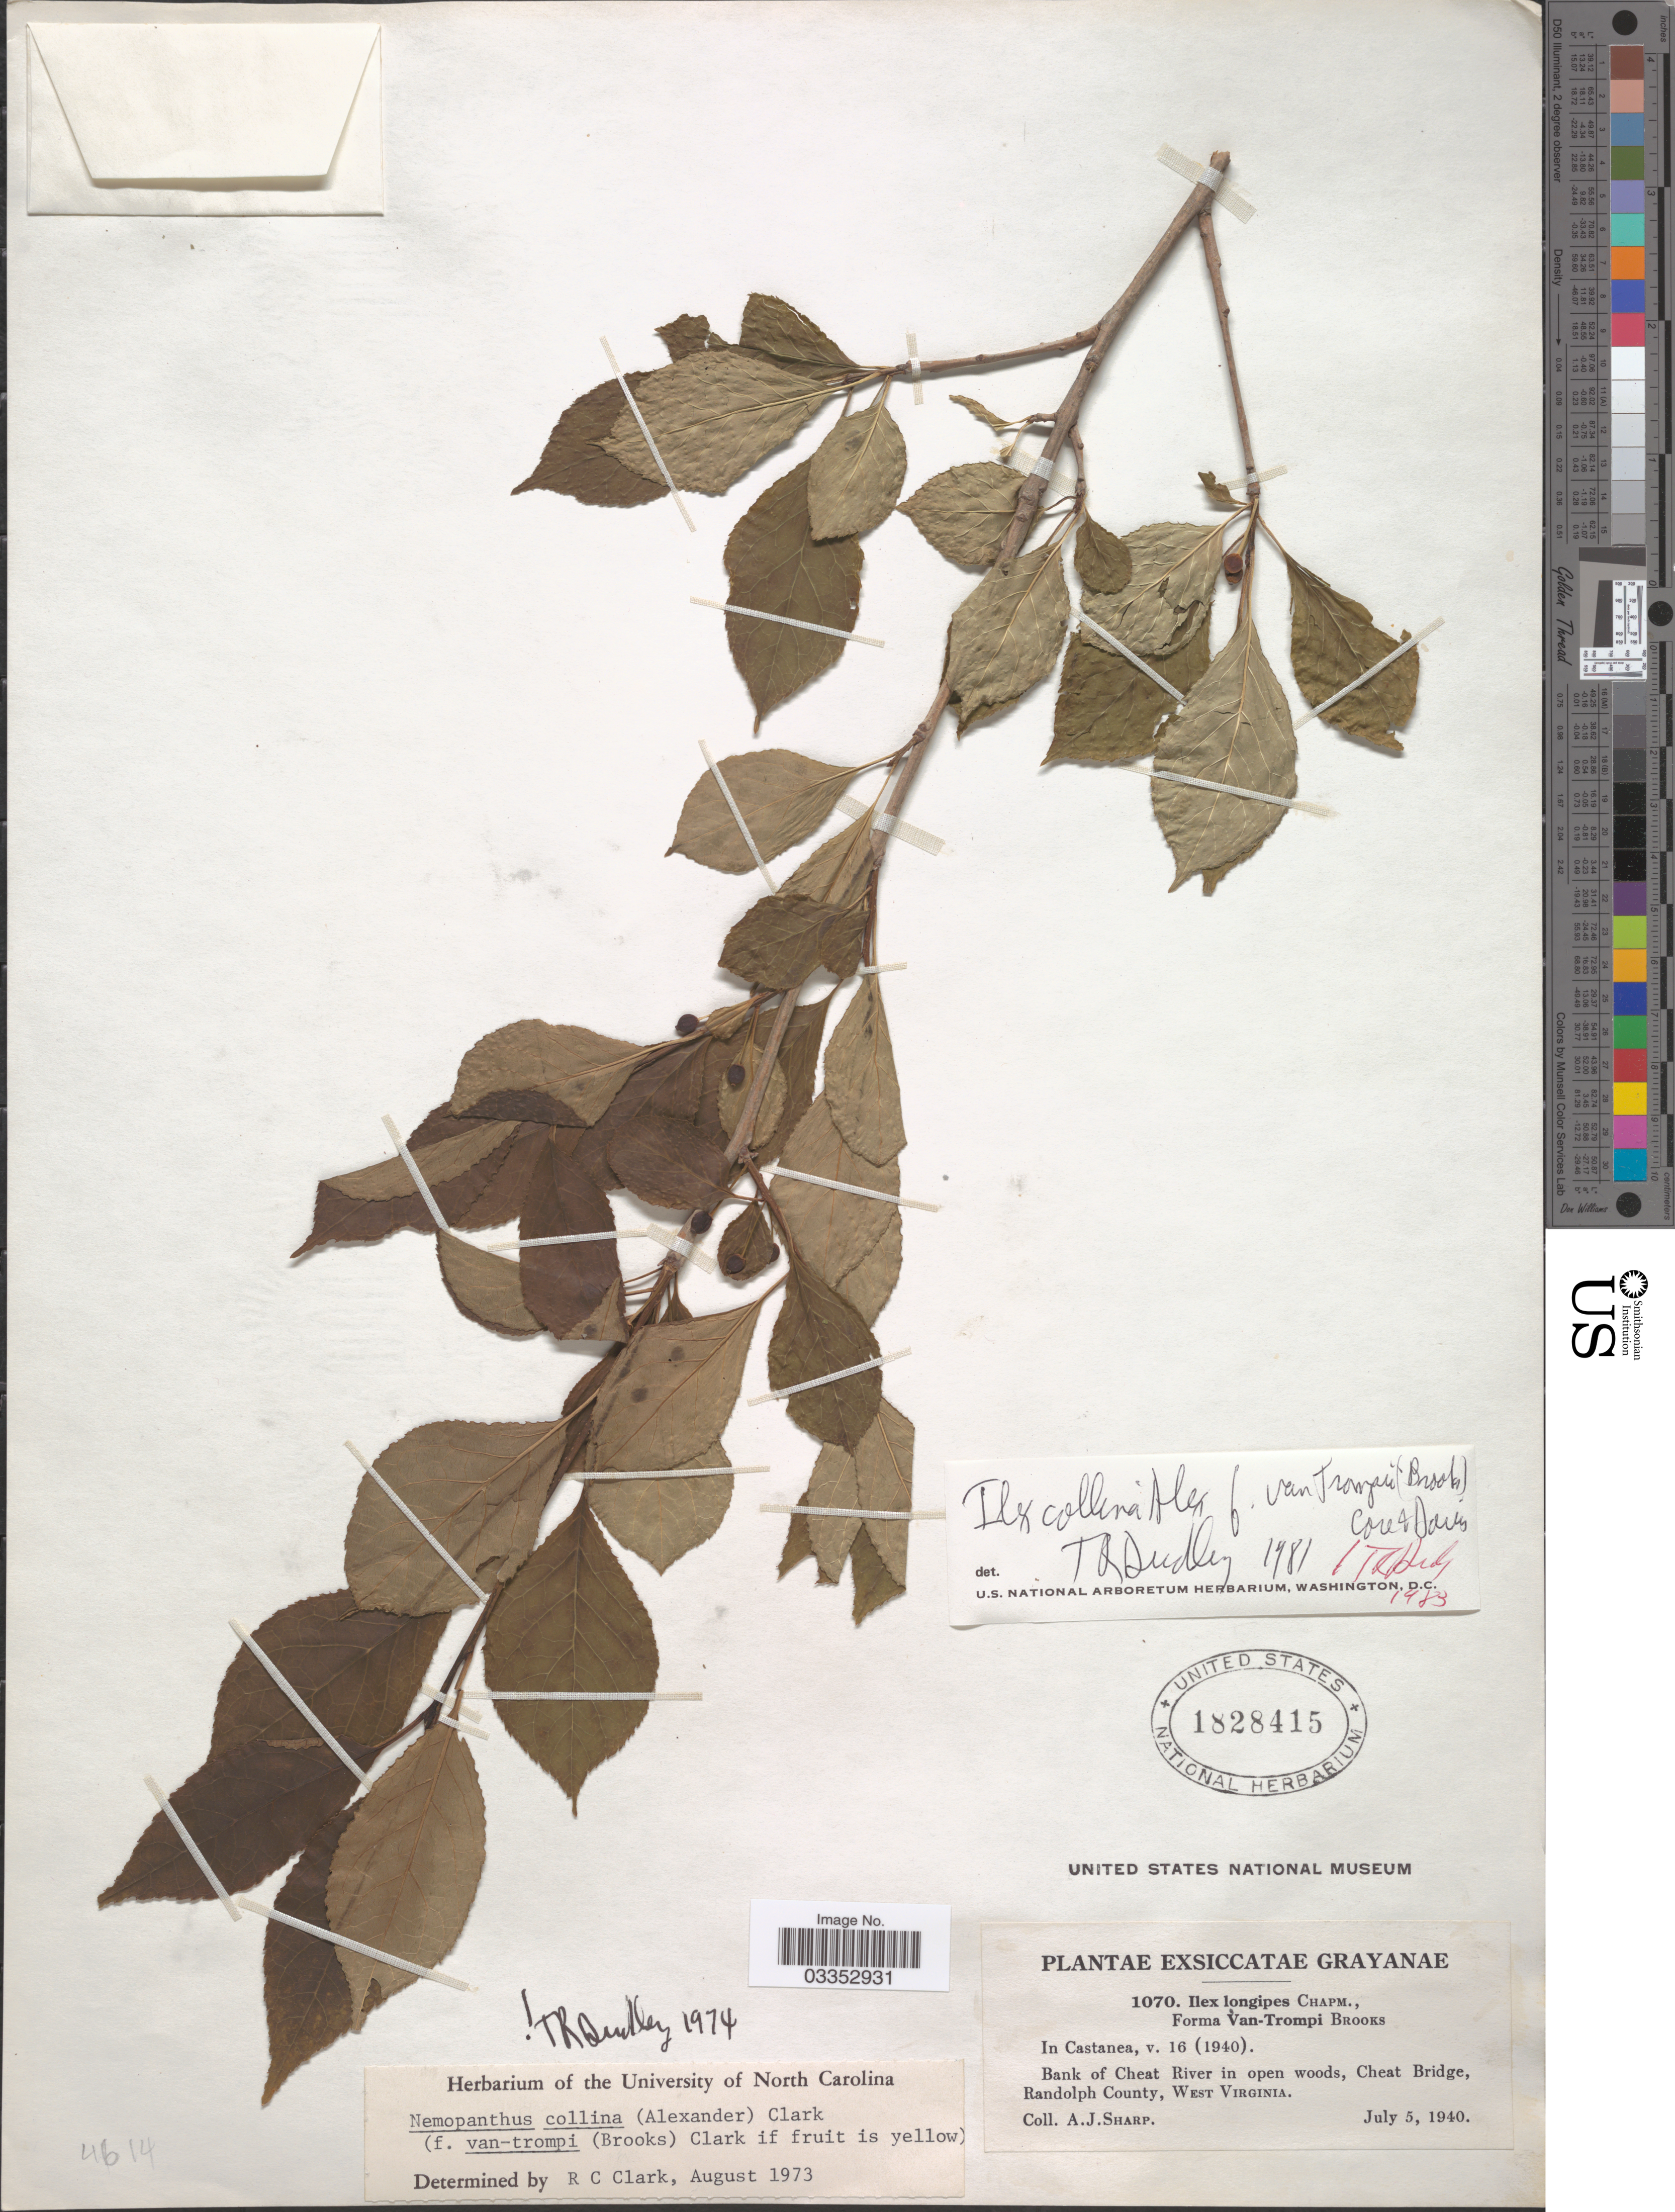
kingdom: Plantae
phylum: Tracheophyta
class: Magnoliopsida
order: Aquifoliales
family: Aquifoliaceae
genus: Nemopanthus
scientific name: Nemopanthus collinus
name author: (Alexander) R.C. Clark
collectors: A. J. Sharp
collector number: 1070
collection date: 1940-07-05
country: United States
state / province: West Virginia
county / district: Randolph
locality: Bank of Cheat River in open woods, Cheat Bridge, Randolph County.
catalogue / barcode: US 1828415